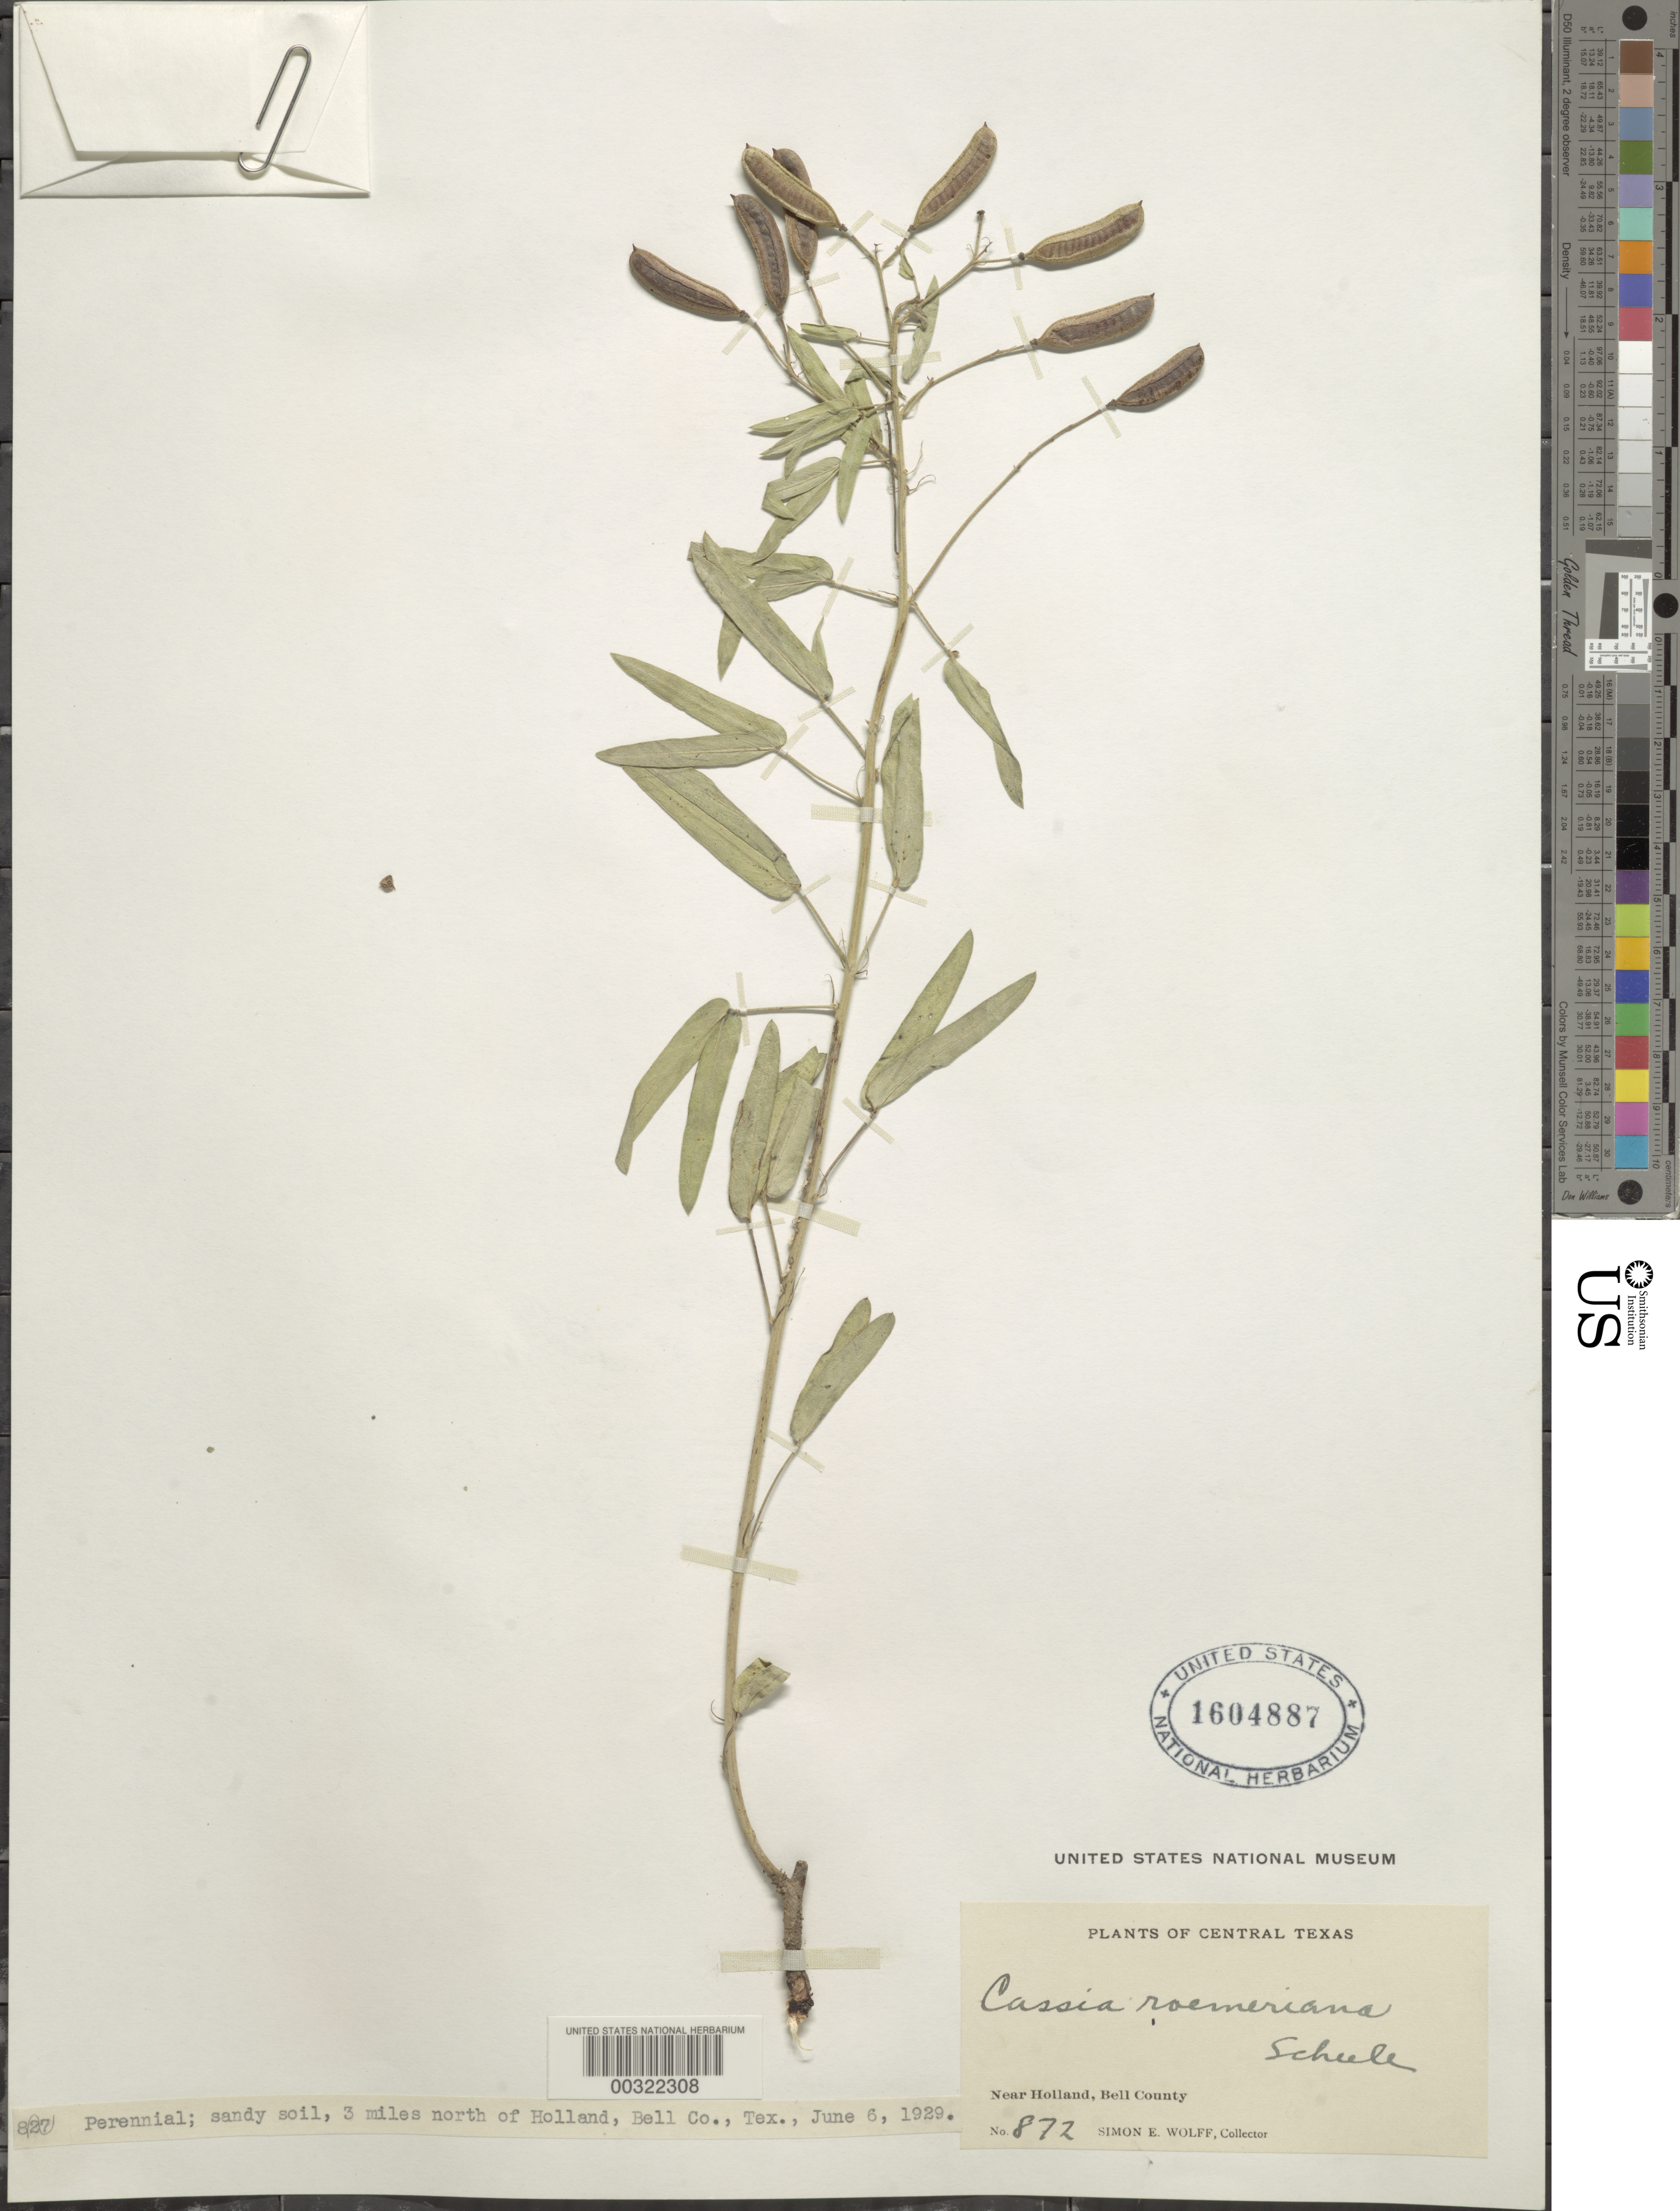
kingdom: Plantae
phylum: Tracheophyta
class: Magnoliopsida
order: Fabales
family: Fabaceae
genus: Senna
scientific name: Senna roemeriana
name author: (Scheele) H.S. Irwin & Barneby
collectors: S. E. Wolff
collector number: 872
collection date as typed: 06 Jun 1929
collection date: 1929-06-06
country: United States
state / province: Texas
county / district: Bell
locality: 3 mi n of holland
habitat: Sandy soil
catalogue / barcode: US 1604887